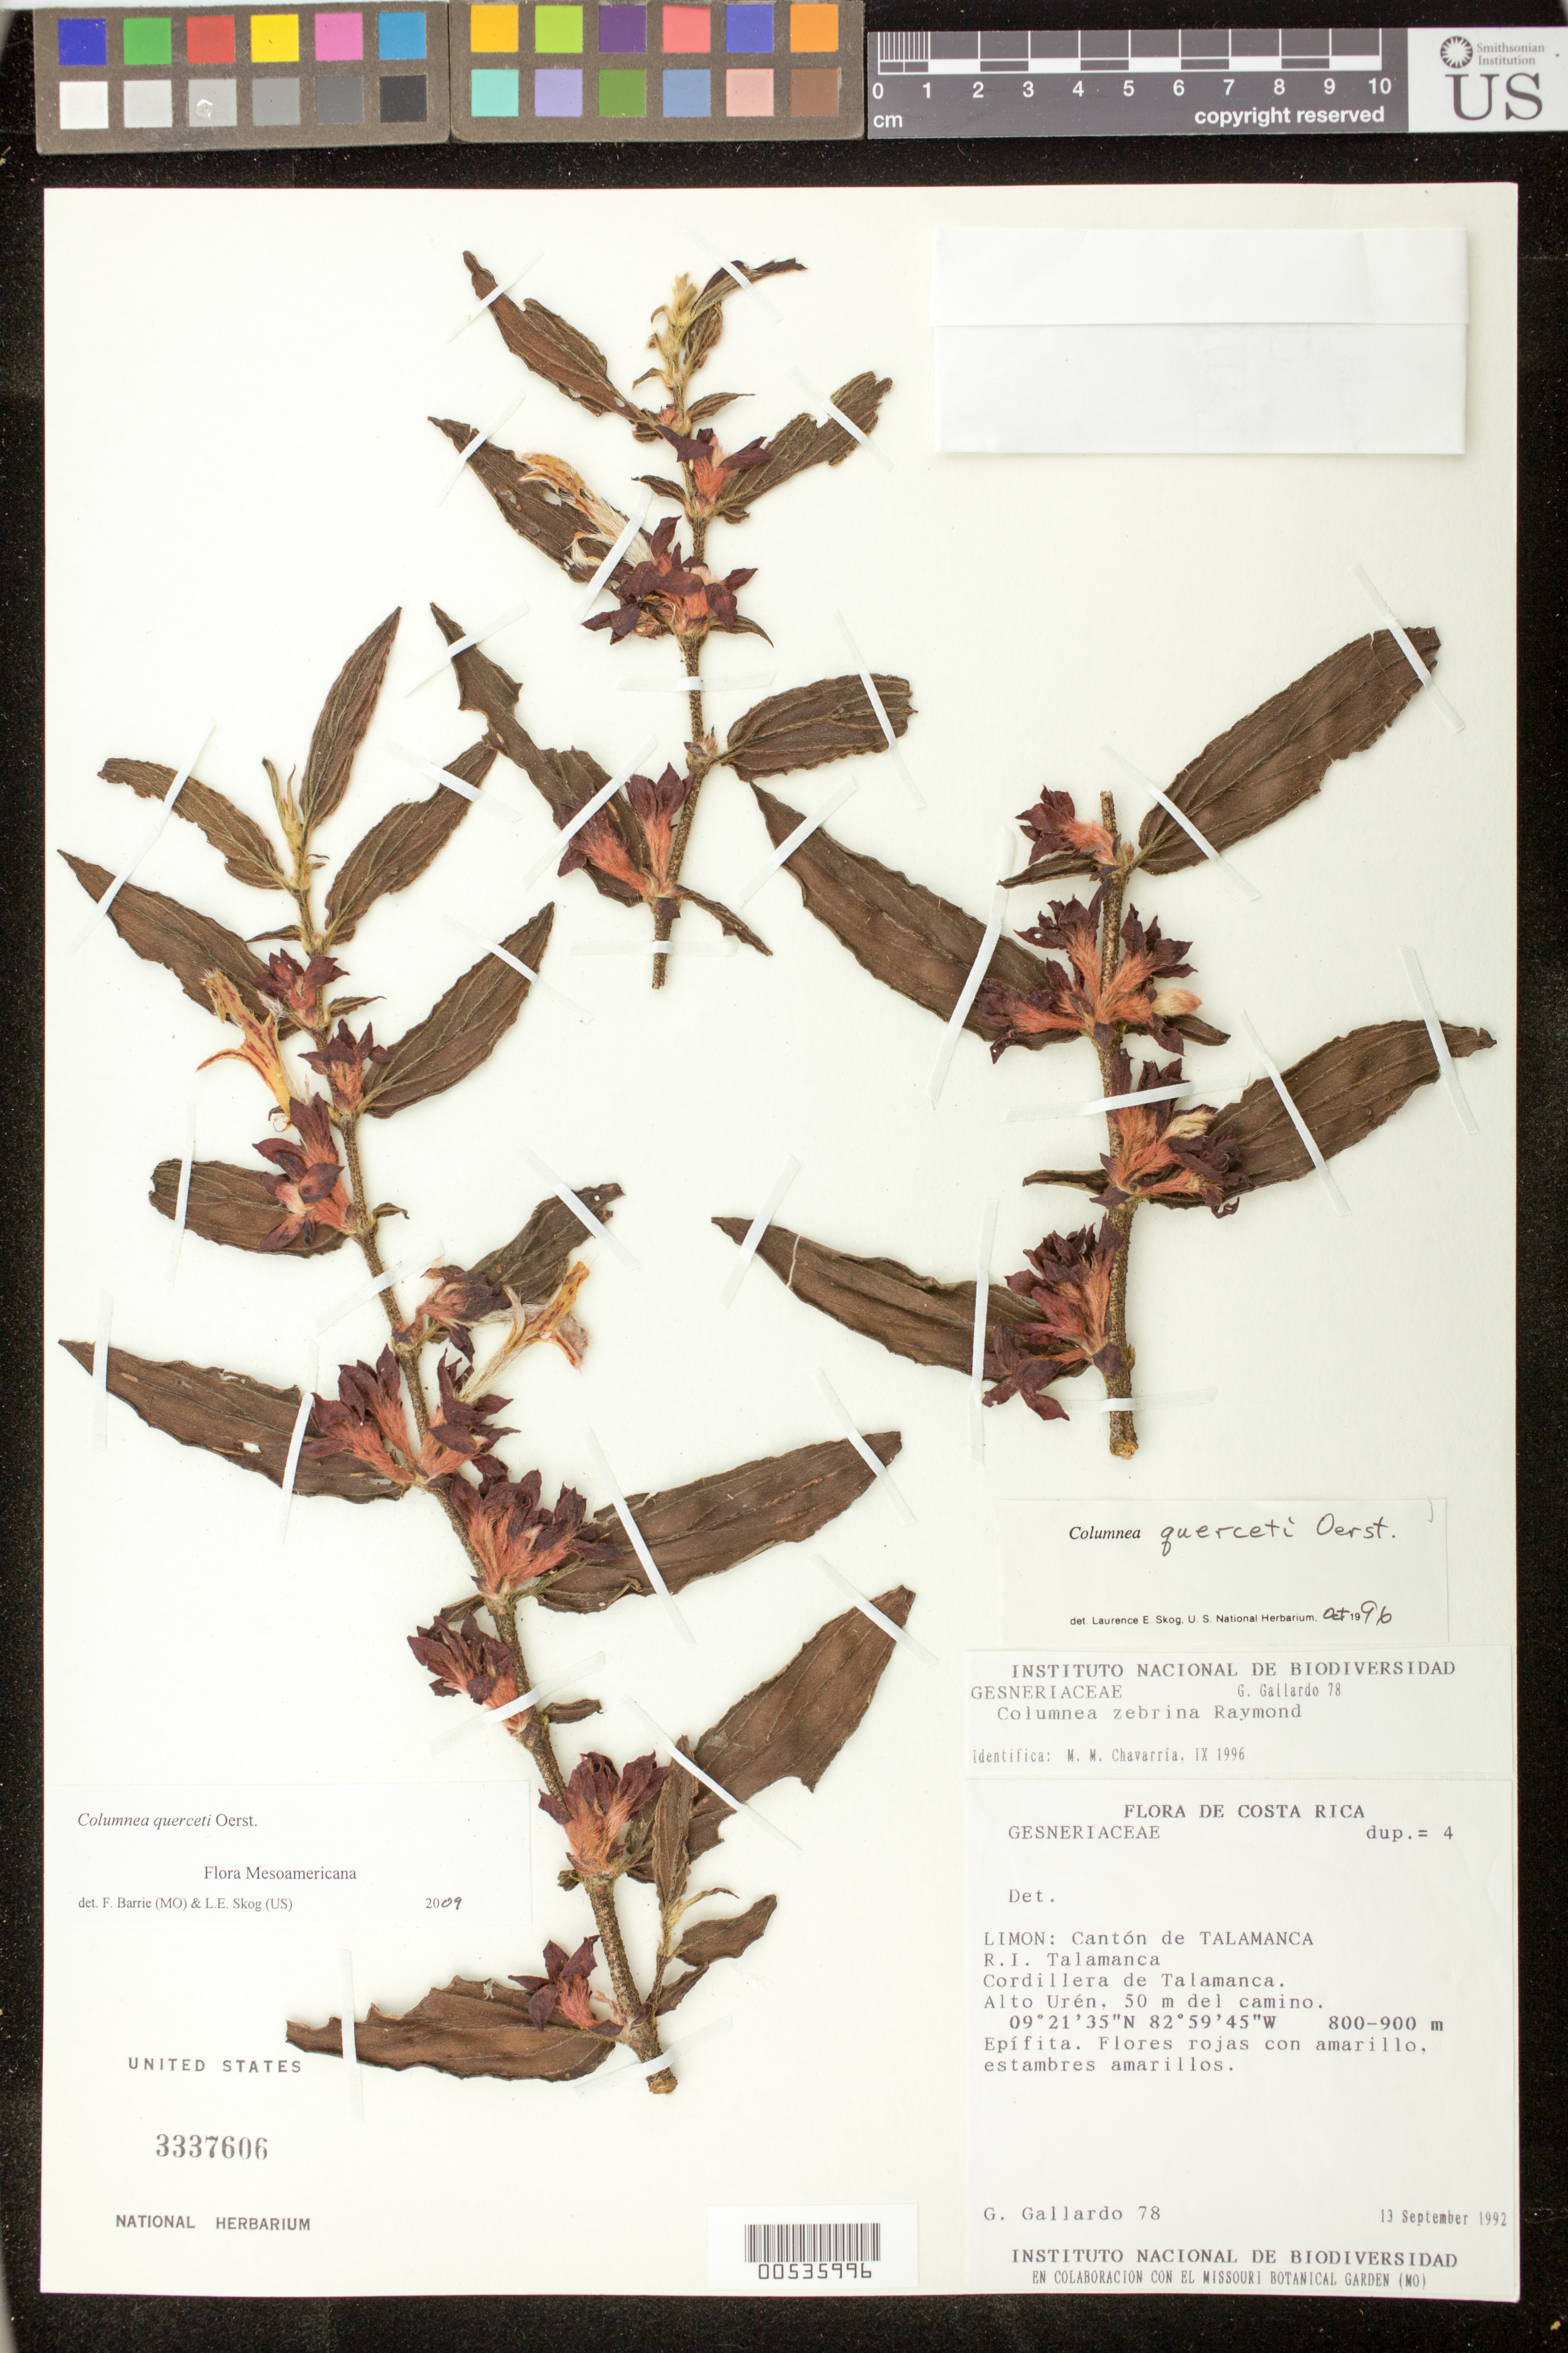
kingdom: Plantae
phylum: Tracheophyta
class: Magnoliopsida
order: Lamiales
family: Gesneriaceae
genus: Columnea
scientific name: Columnea querceti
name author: Oerst.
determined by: Skog, Laurence E.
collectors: G. Gallardo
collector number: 78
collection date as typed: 13 Sep 1992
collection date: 1992-09-13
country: Costa Rica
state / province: Limón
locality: Cantón de Talamanca, R.I. Talamanca, Cordillera de Talamanca, Alto Urén, 50 m del camino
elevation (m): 800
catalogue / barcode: US 3337606